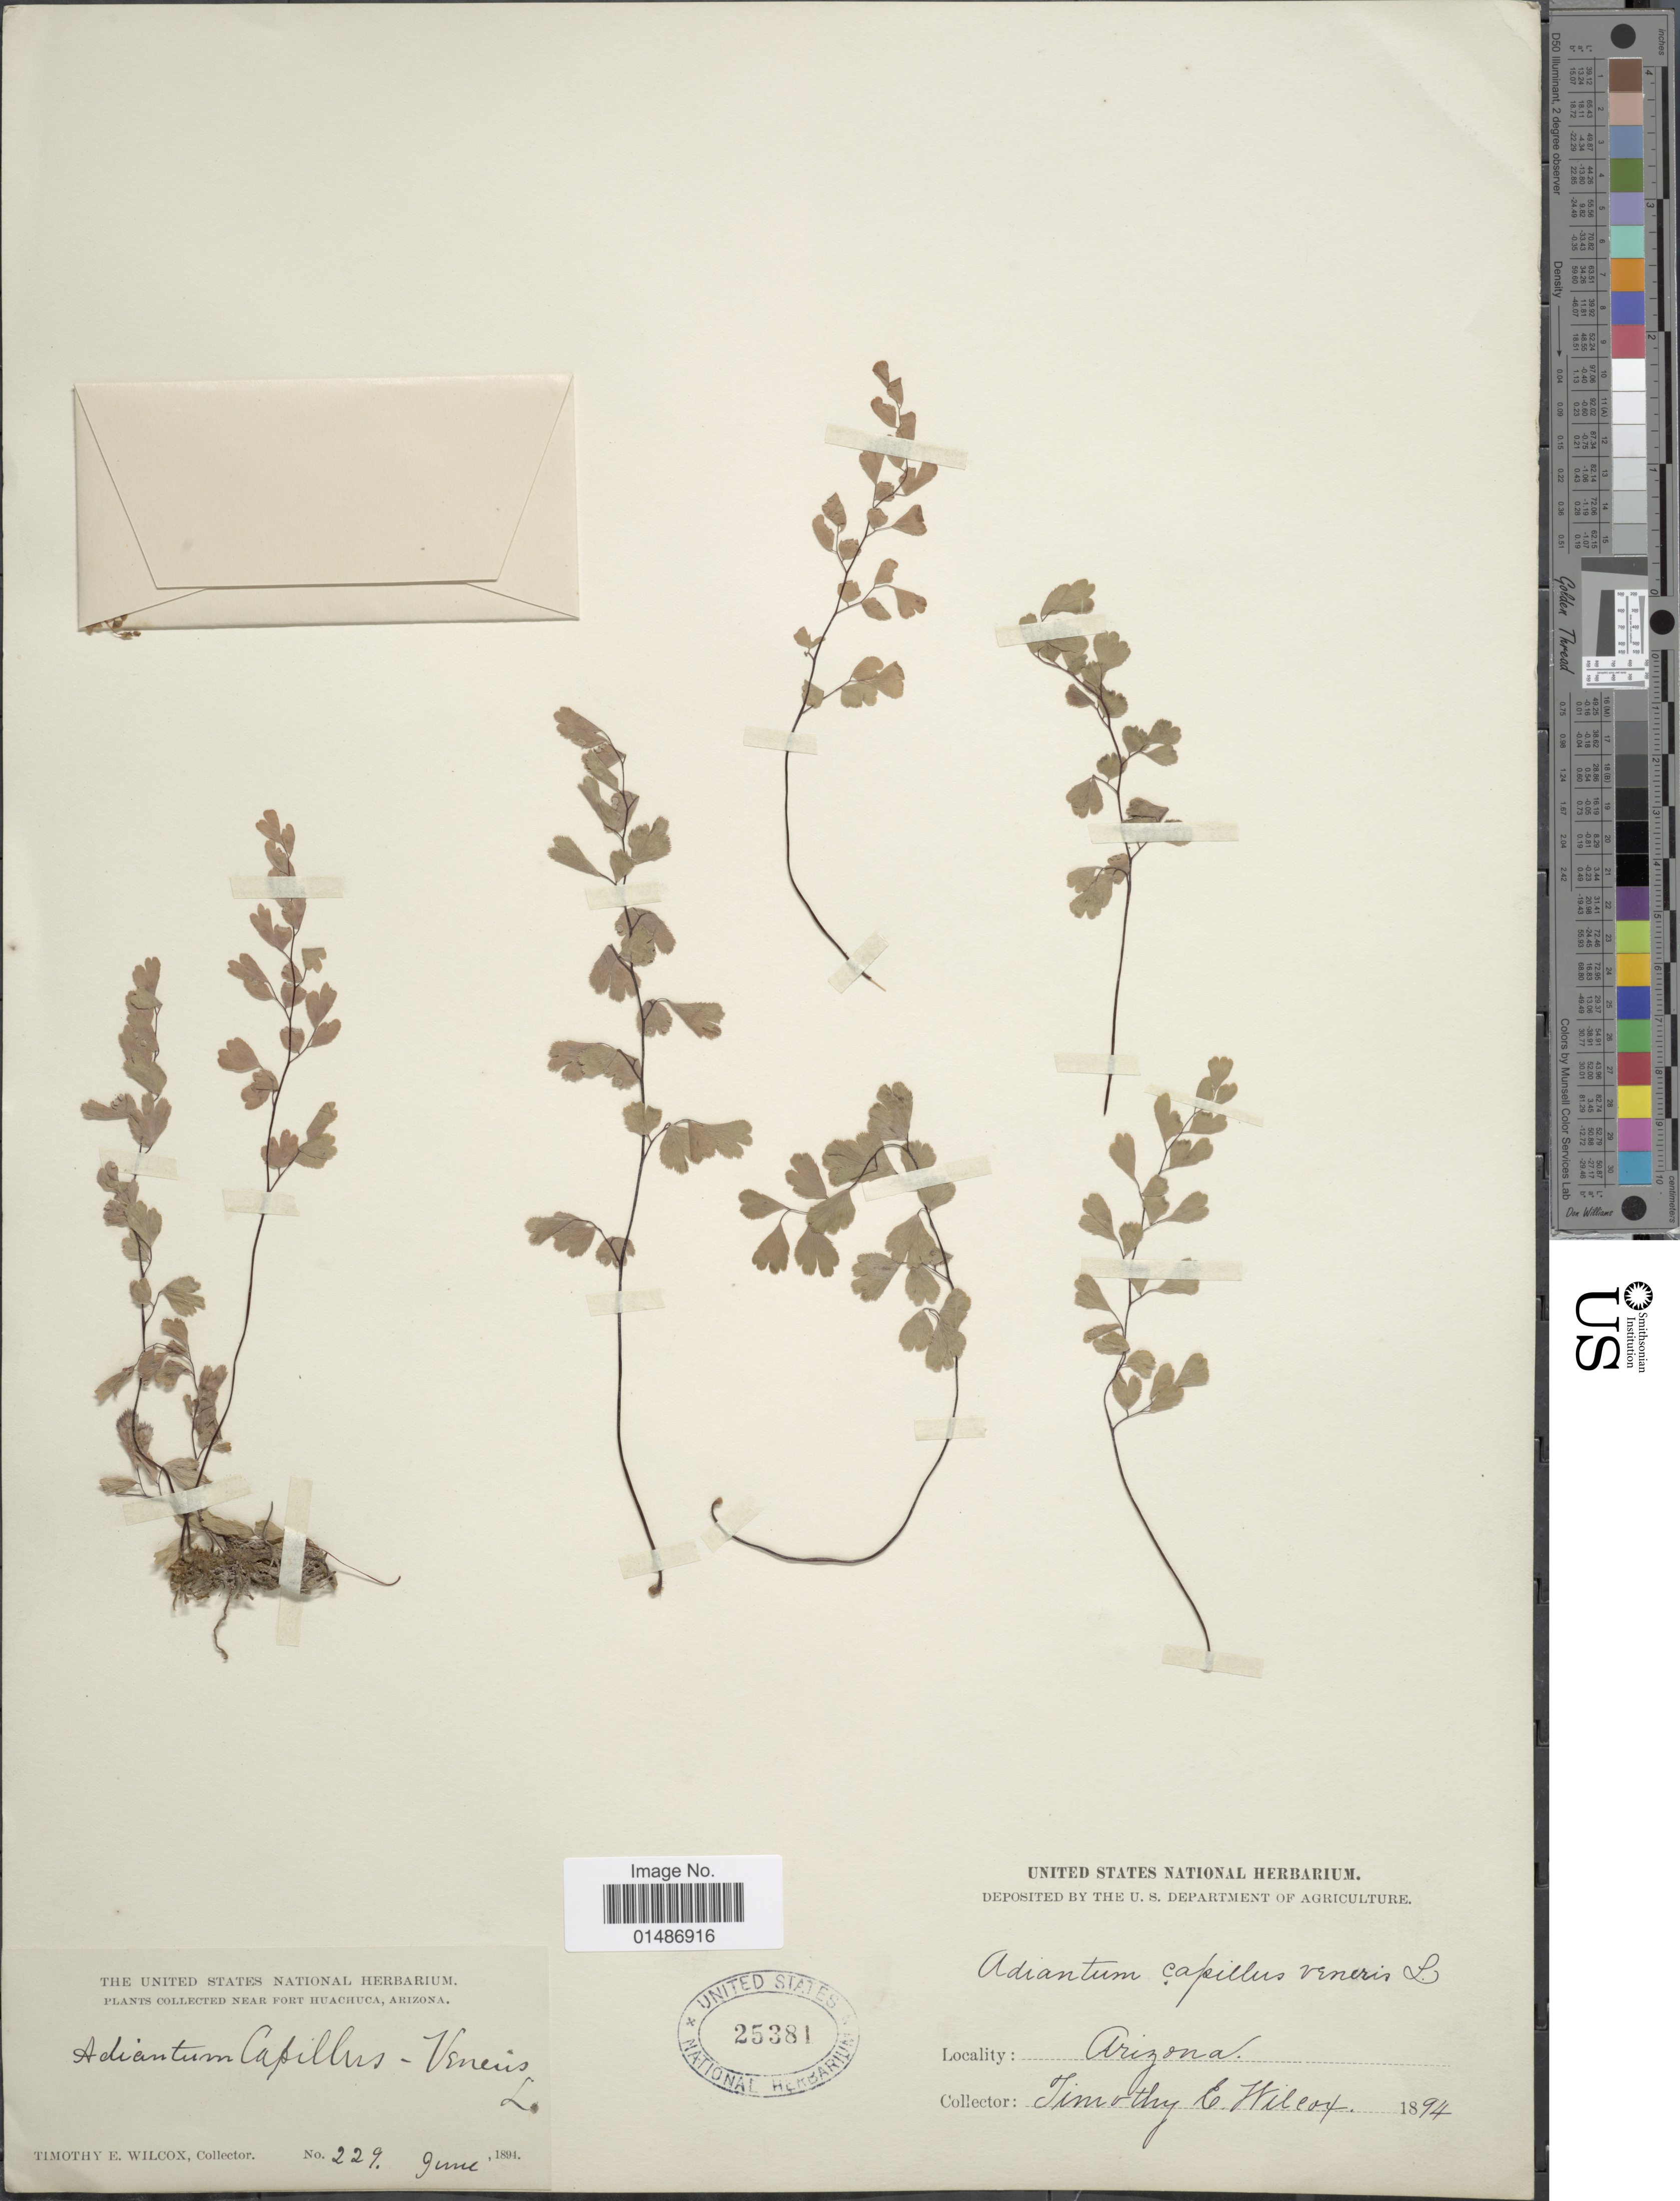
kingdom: Plantae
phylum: Tracheophyta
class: Polypodiopsida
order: Polypodiales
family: Pteridaceae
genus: Adiantum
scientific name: Adiantum capillus-veneris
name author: L.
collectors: T. E. Wilcox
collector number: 229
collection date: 1894-06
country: United States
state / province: Arizona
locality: Near Fort Huachuca.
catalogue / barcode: US 25381